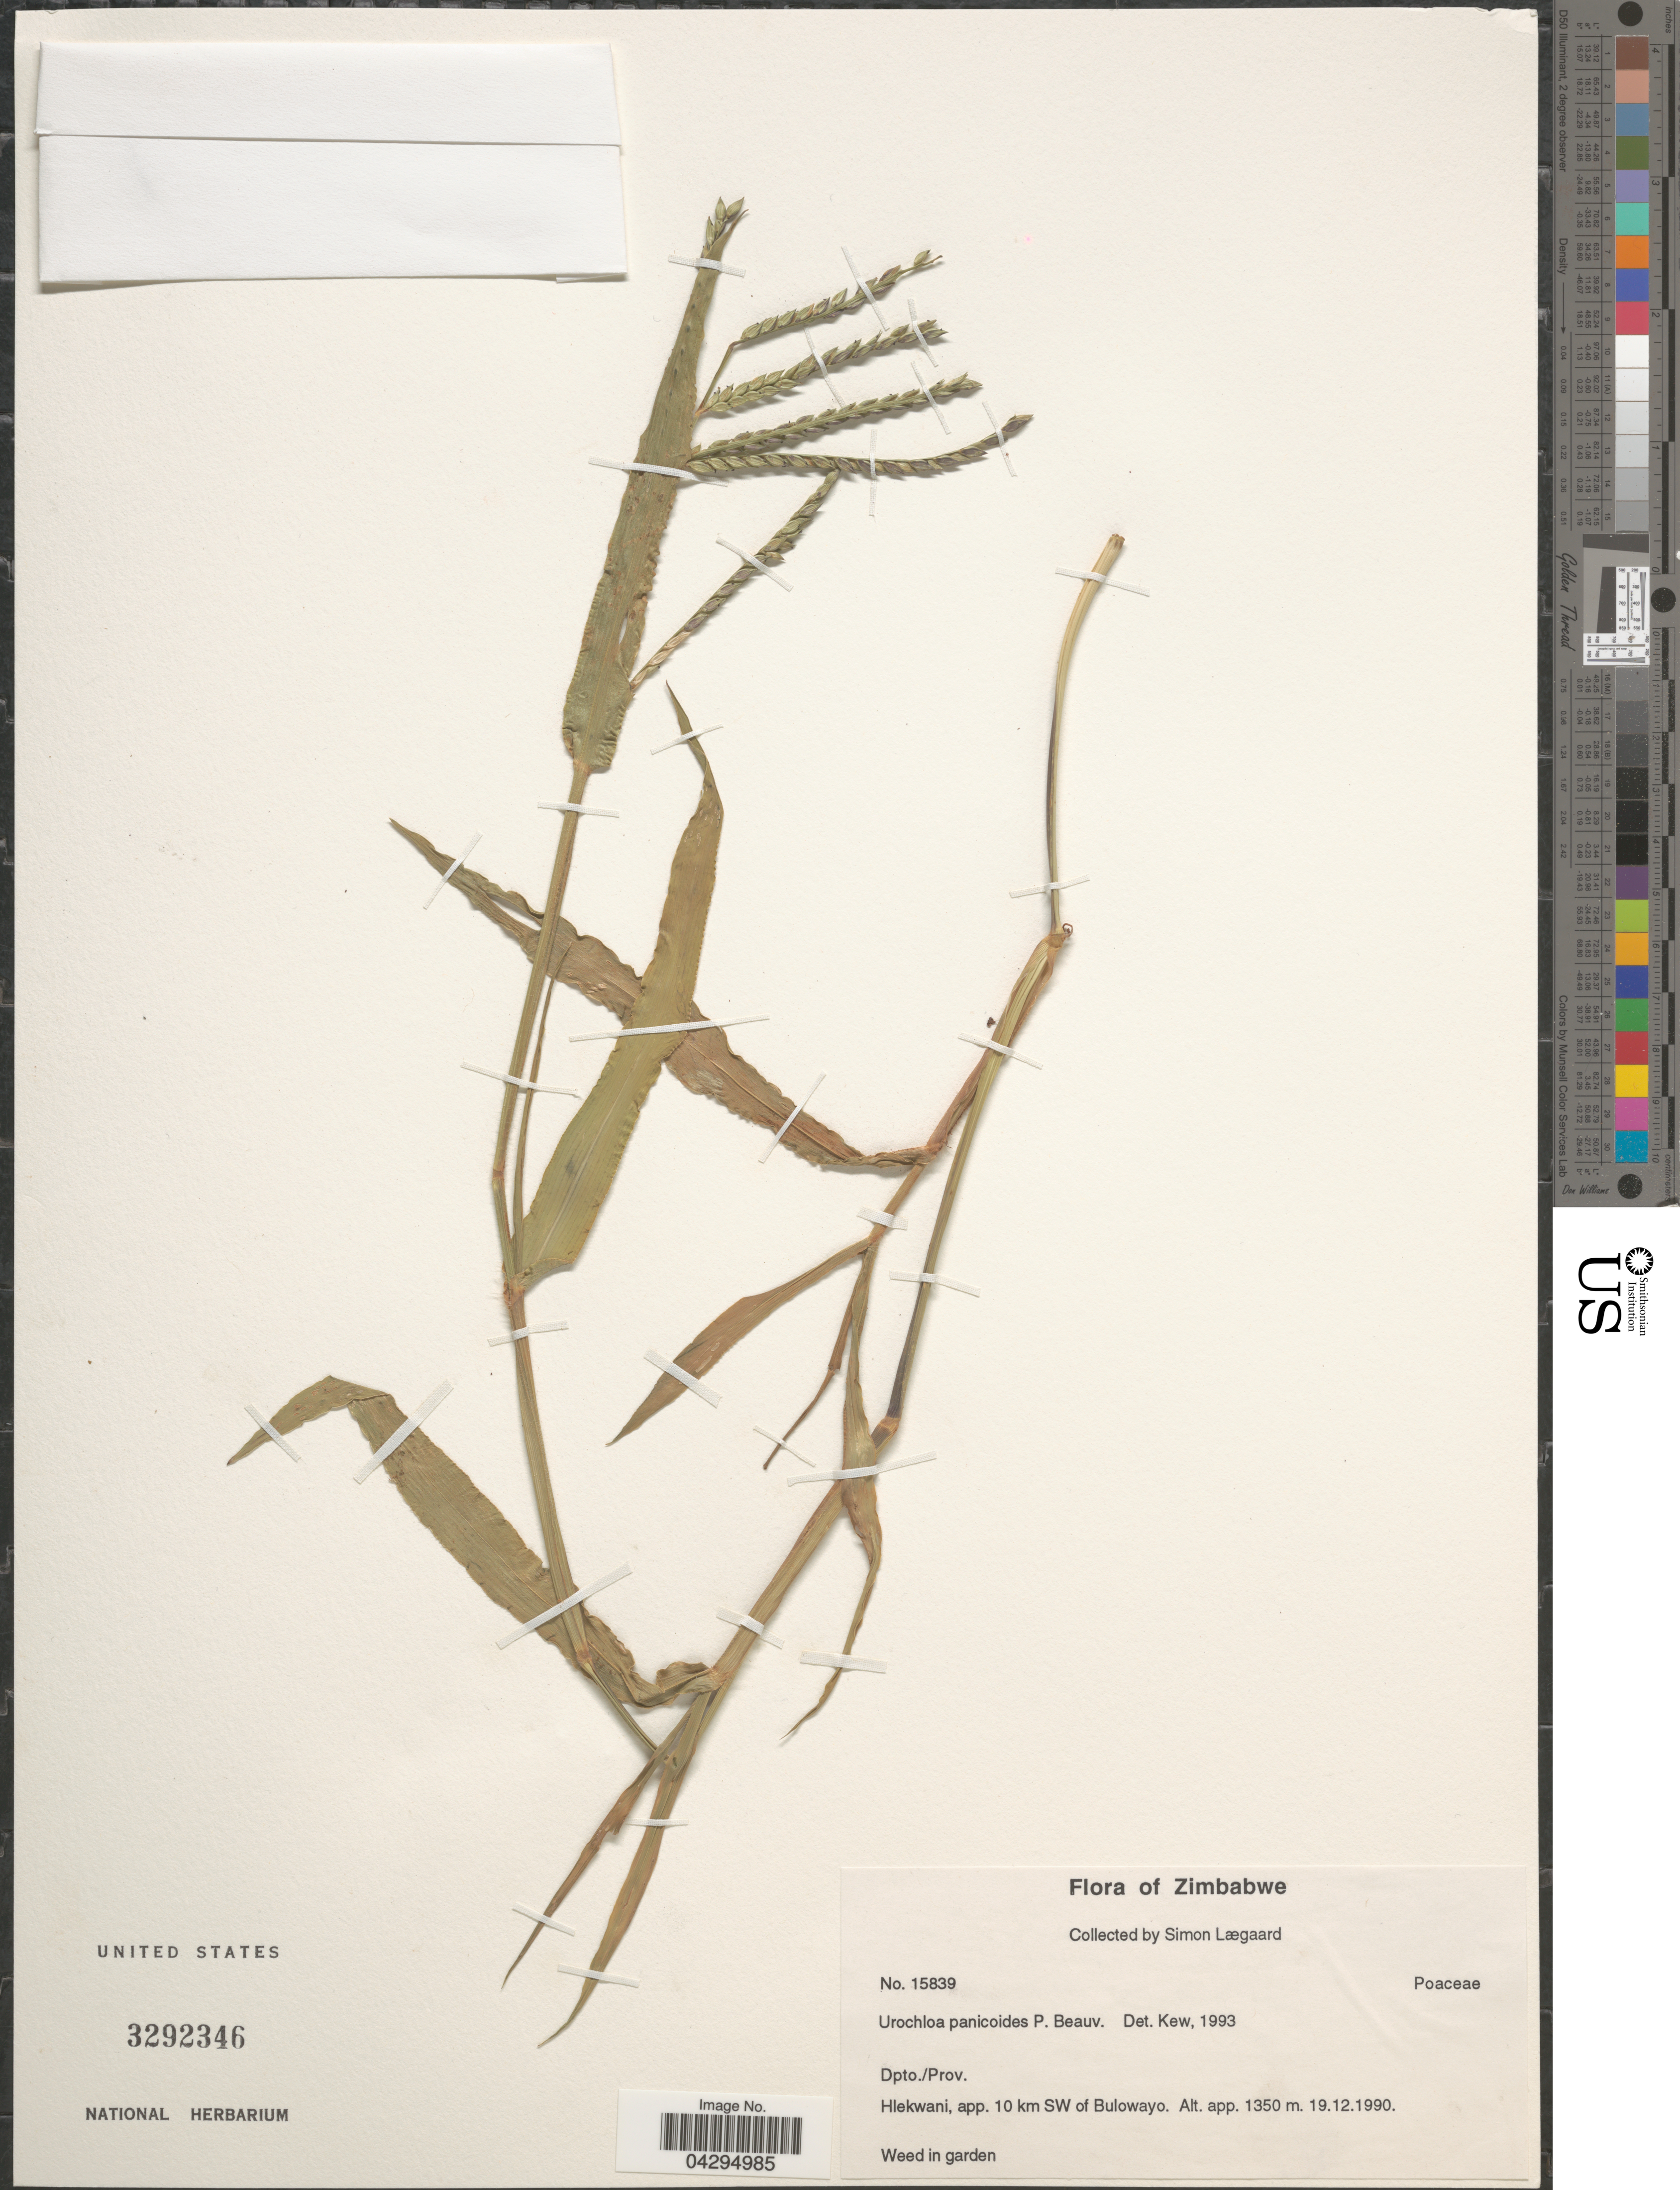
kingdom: Plantae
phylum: Tracheophyta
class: Liliopsida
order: Poales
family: Poaceae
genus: Urochloa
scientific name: Urochloa panicoides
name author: P. Beauv.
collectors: S. Lægaard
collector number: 15839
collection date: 1990-12-19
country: Zimbabwe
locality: Dpto./Prov Hlekwani, app. 10 km SW of Bulowayo.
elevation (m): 1350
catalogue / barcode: US 3292346